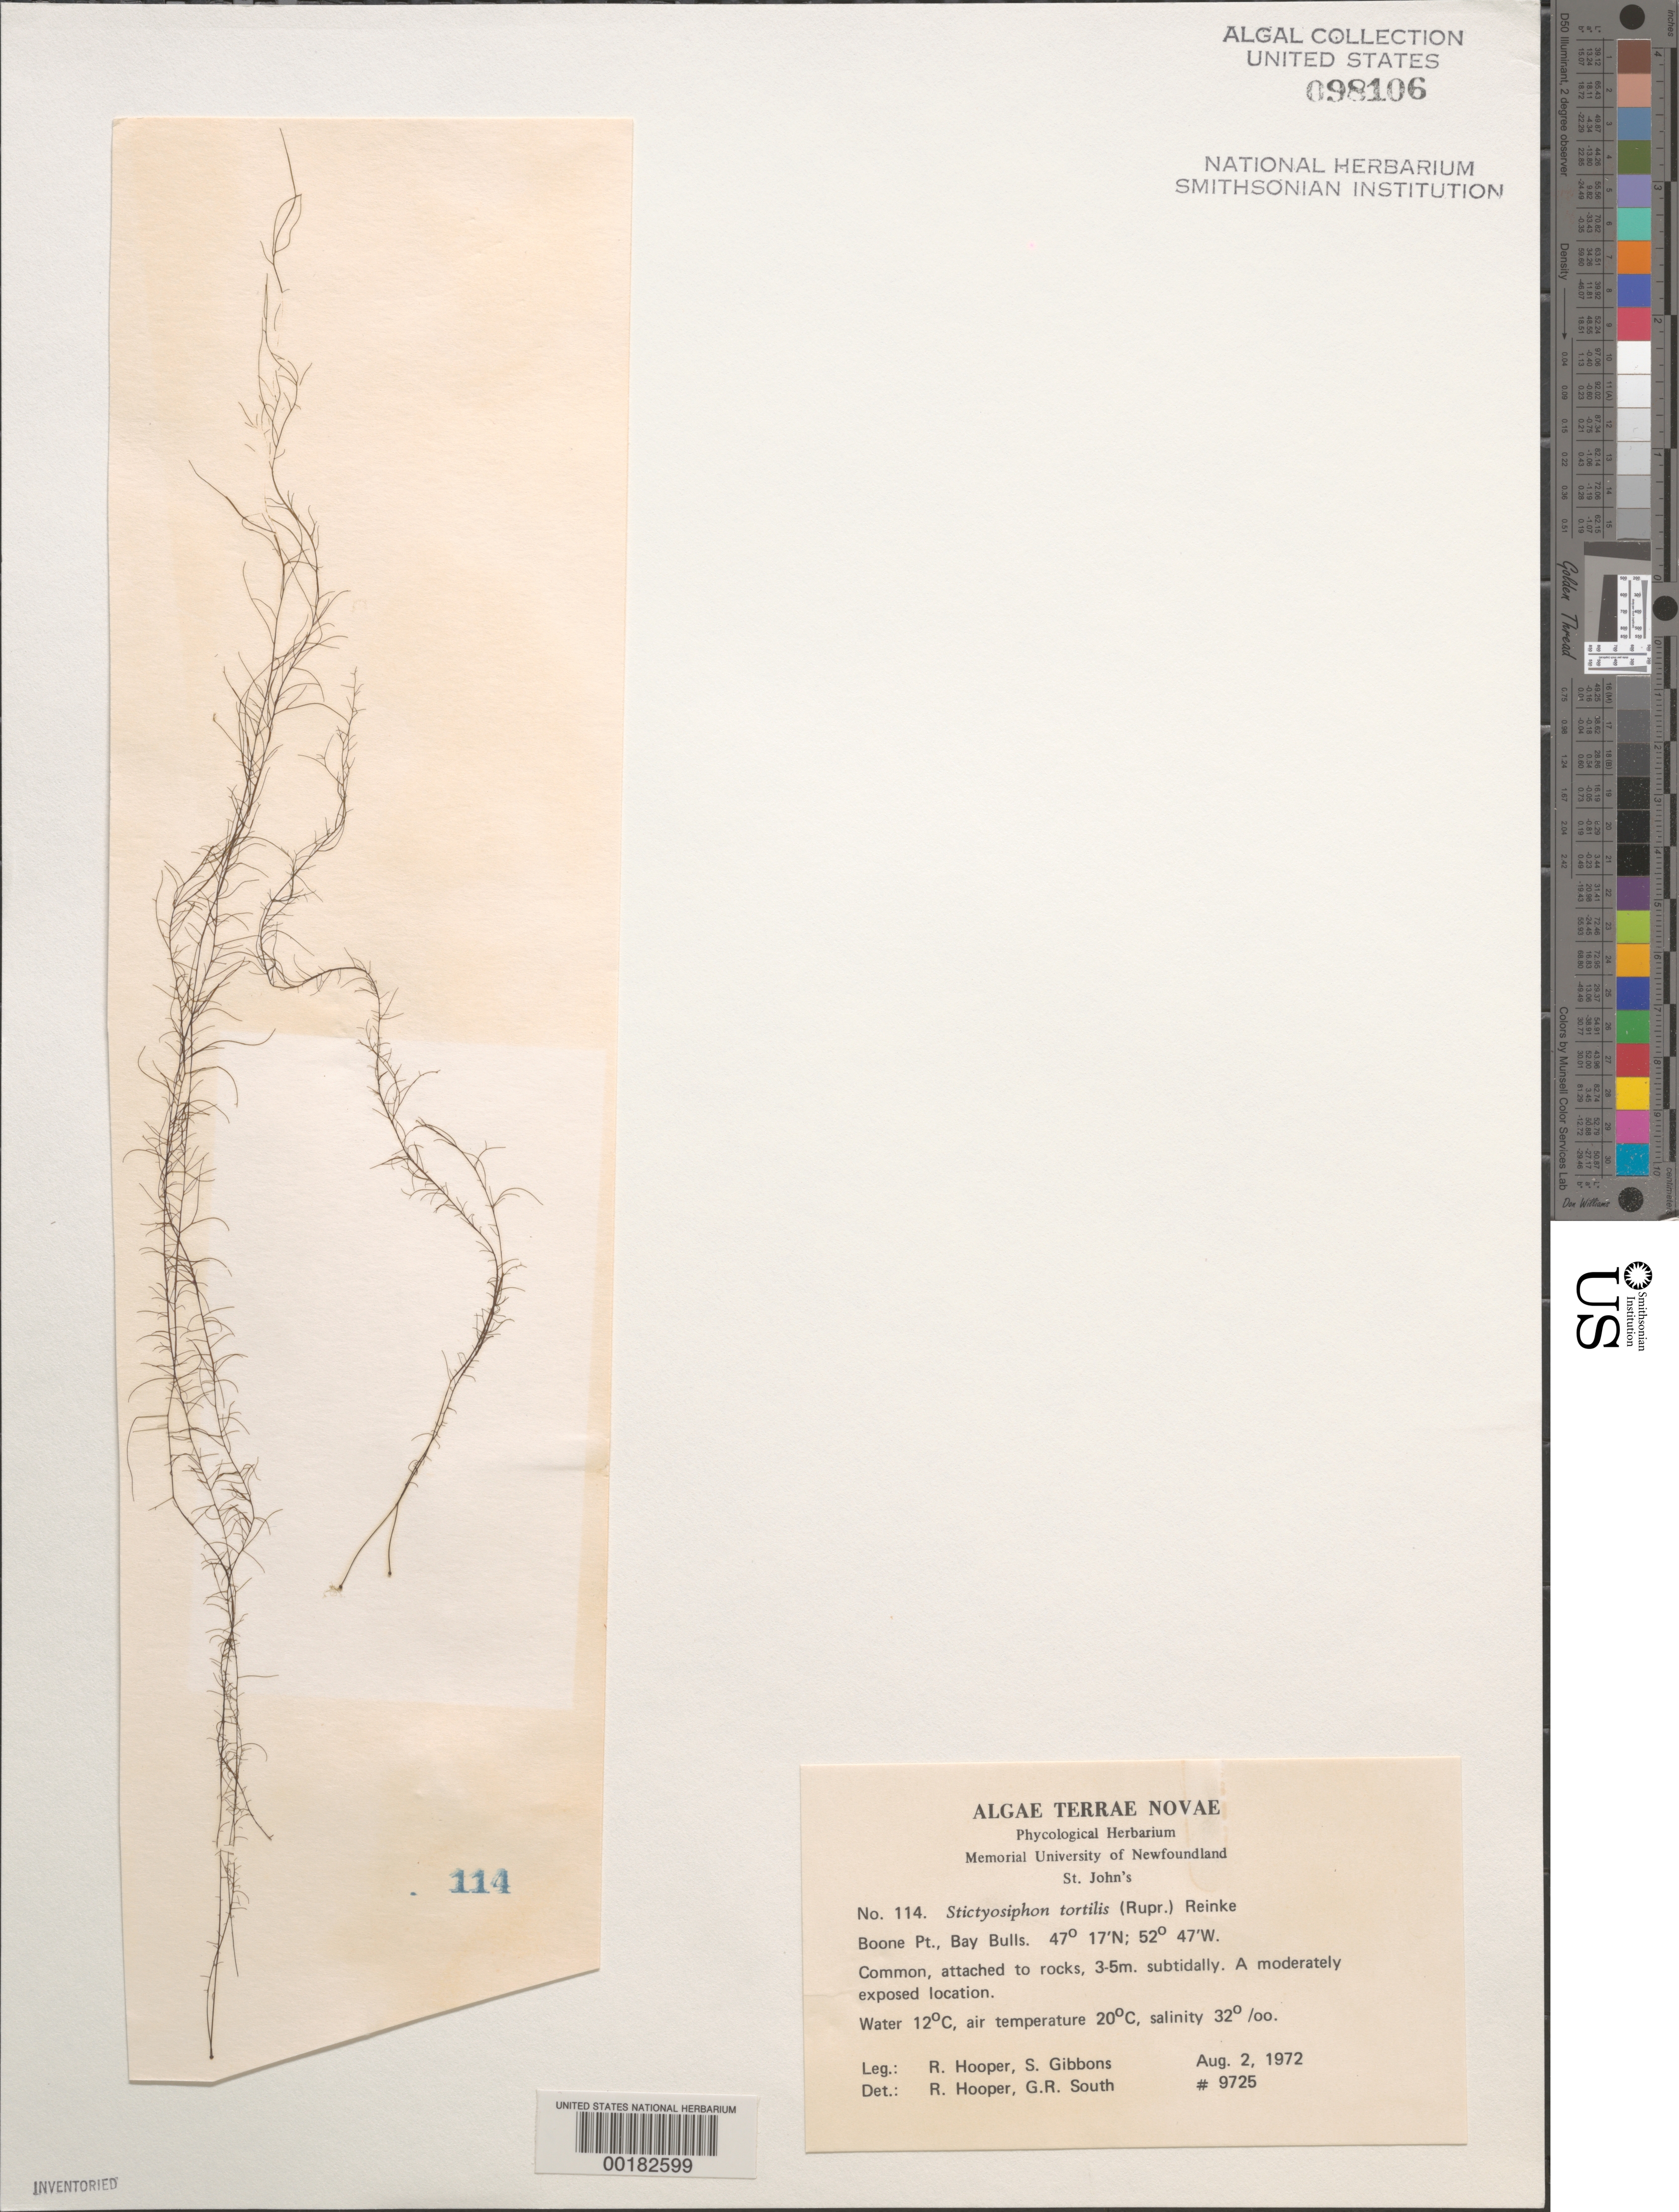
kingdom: Chromista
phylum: Ochrophyta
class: Phaeophyceae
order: Ectocarpales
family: Chordariaceae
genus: Stictyosiphon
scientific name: Stictyosiphon tortilis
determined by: Hooper, R. G.; South, G. R.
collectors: R. G. Hooper & S. Gibbons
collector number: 9725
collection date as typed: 02 Aug 1972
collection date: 1972-08-02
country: Canada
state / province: Newfoundland and Labrador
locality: Boone Point, Bay Bulls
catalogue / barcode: US 98106